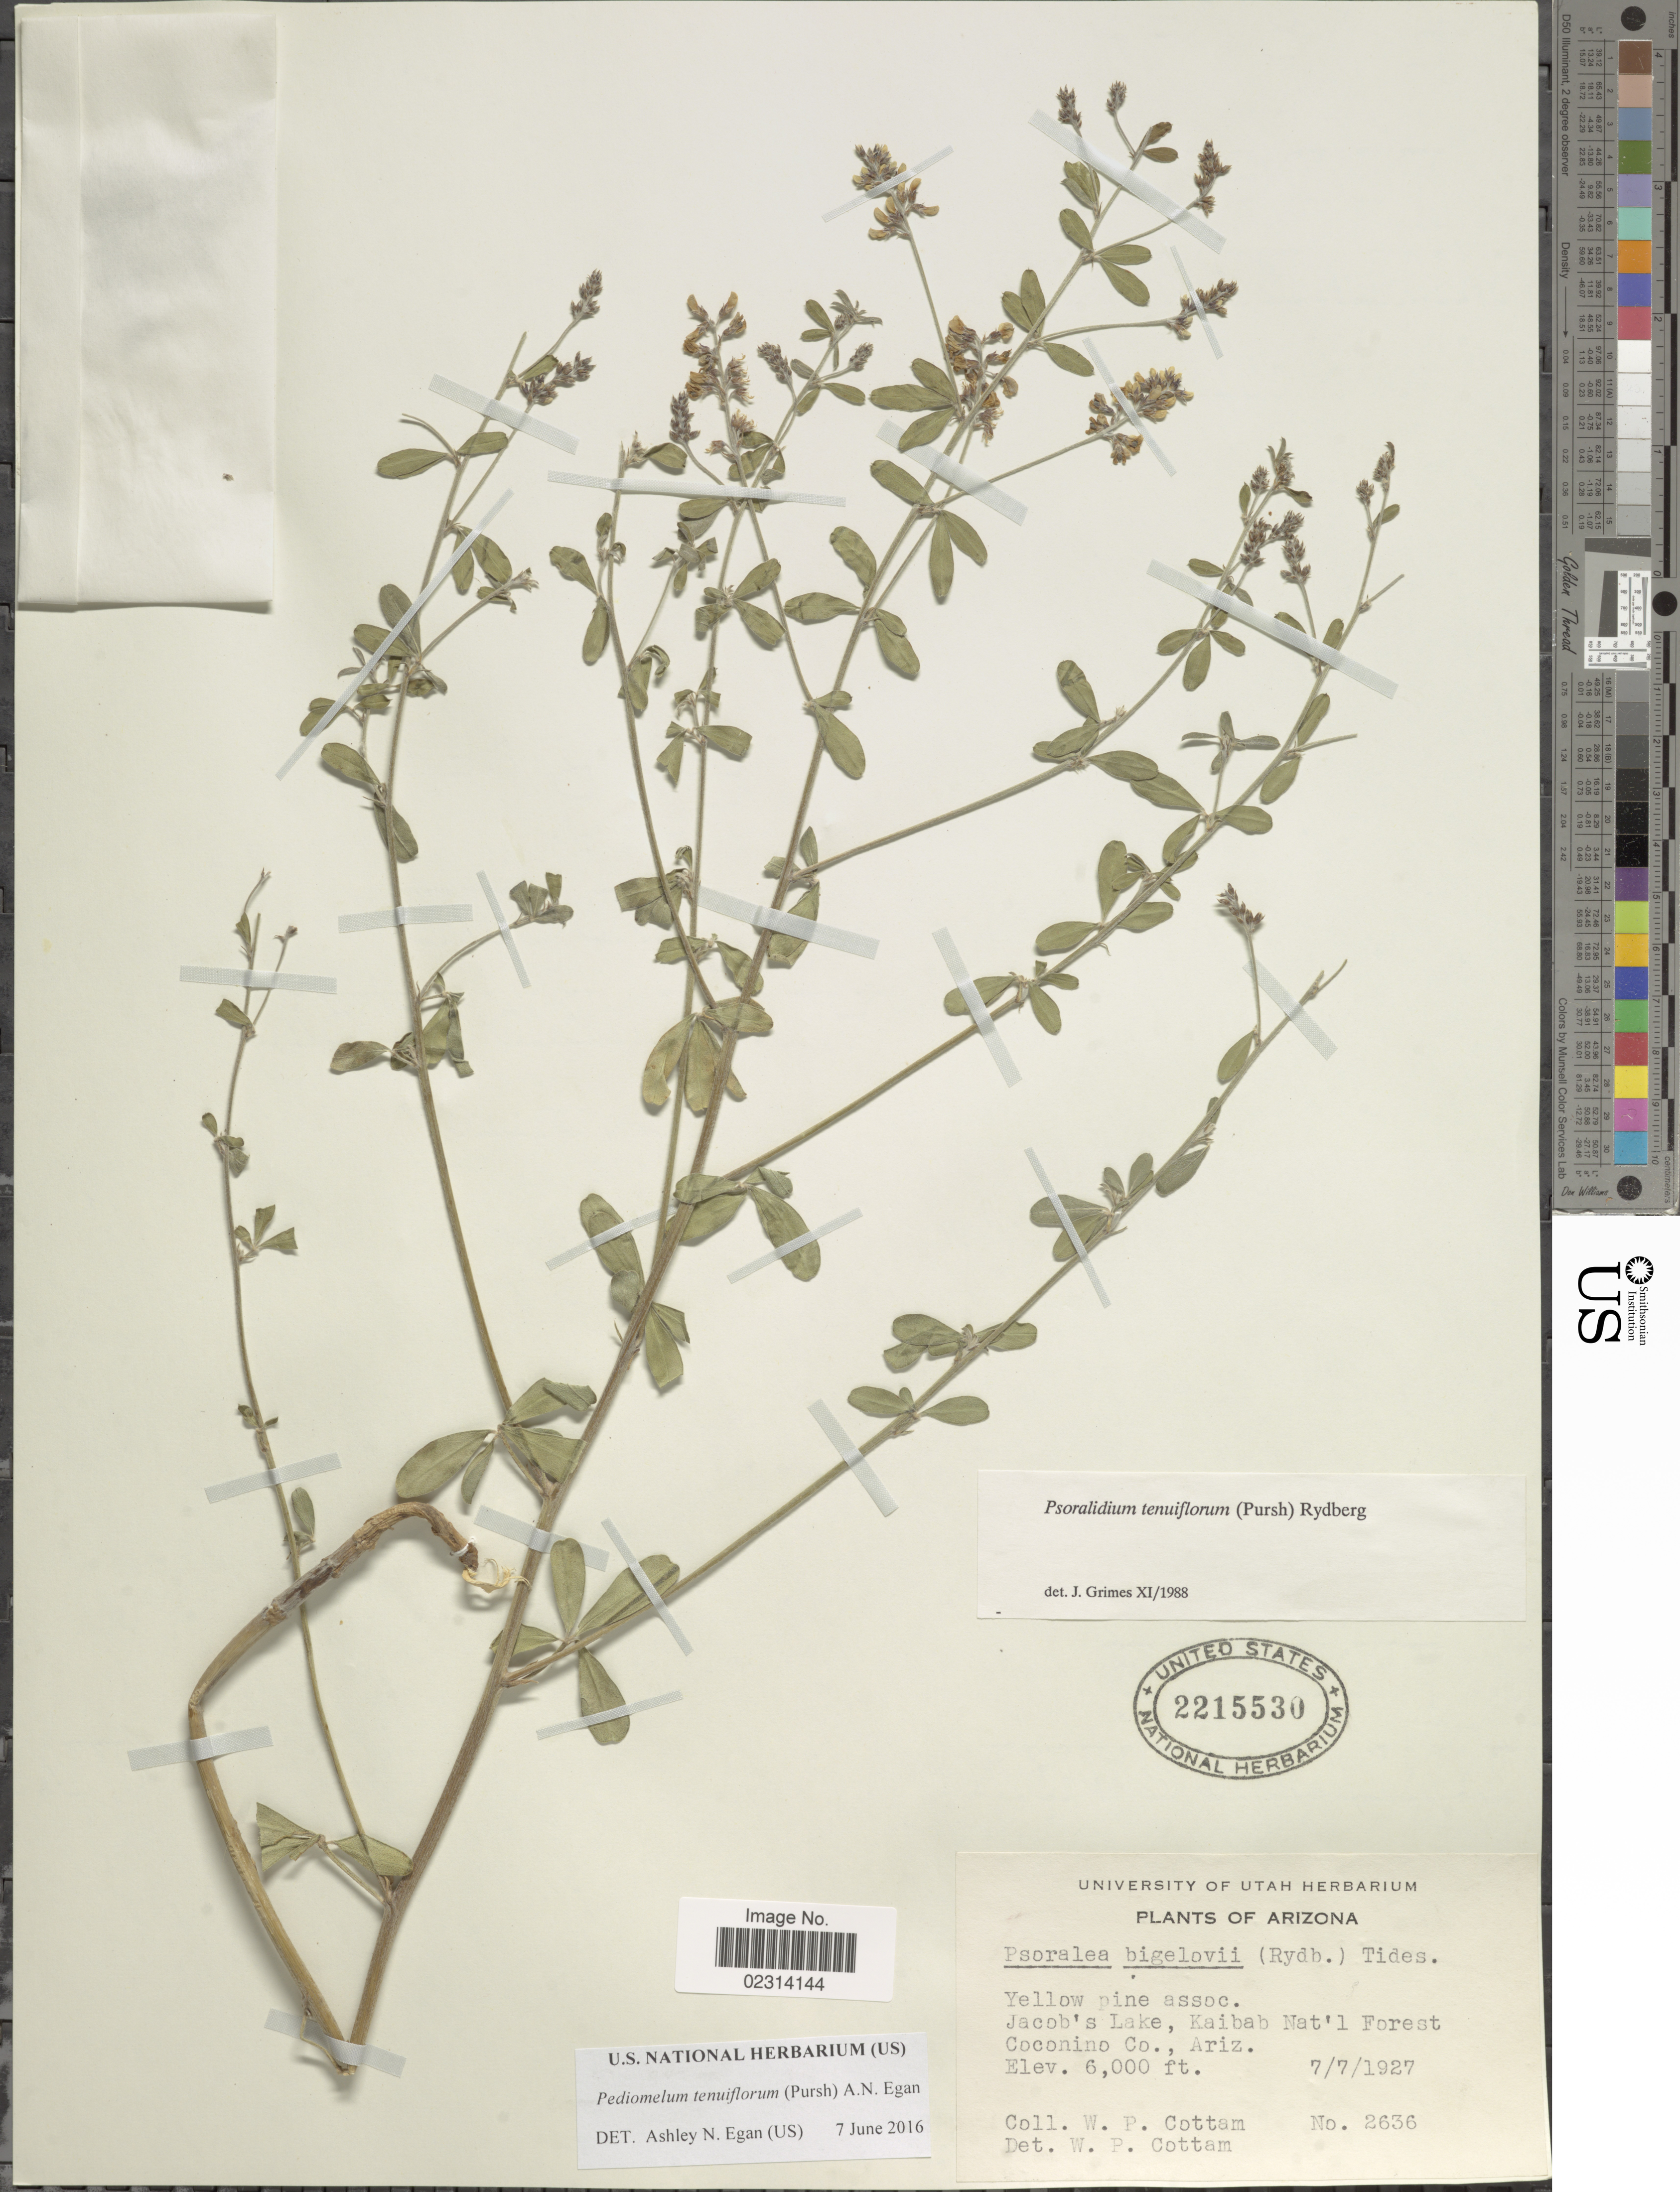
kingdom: Plantae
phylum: Tracheophyta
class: Magnoliopsida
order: Fabales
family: Fabaceae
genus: Psoralidium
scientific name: Psoralidium tenuiflorum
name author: (Pursh) Rydb.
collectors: W. Cottam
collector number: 2636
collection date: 1927-07-07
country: United States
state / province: Arizona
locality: Jacob's Lake, Kaibab Nat'l Forest Coconino Co.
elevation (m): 1829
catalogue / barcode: US 2215530